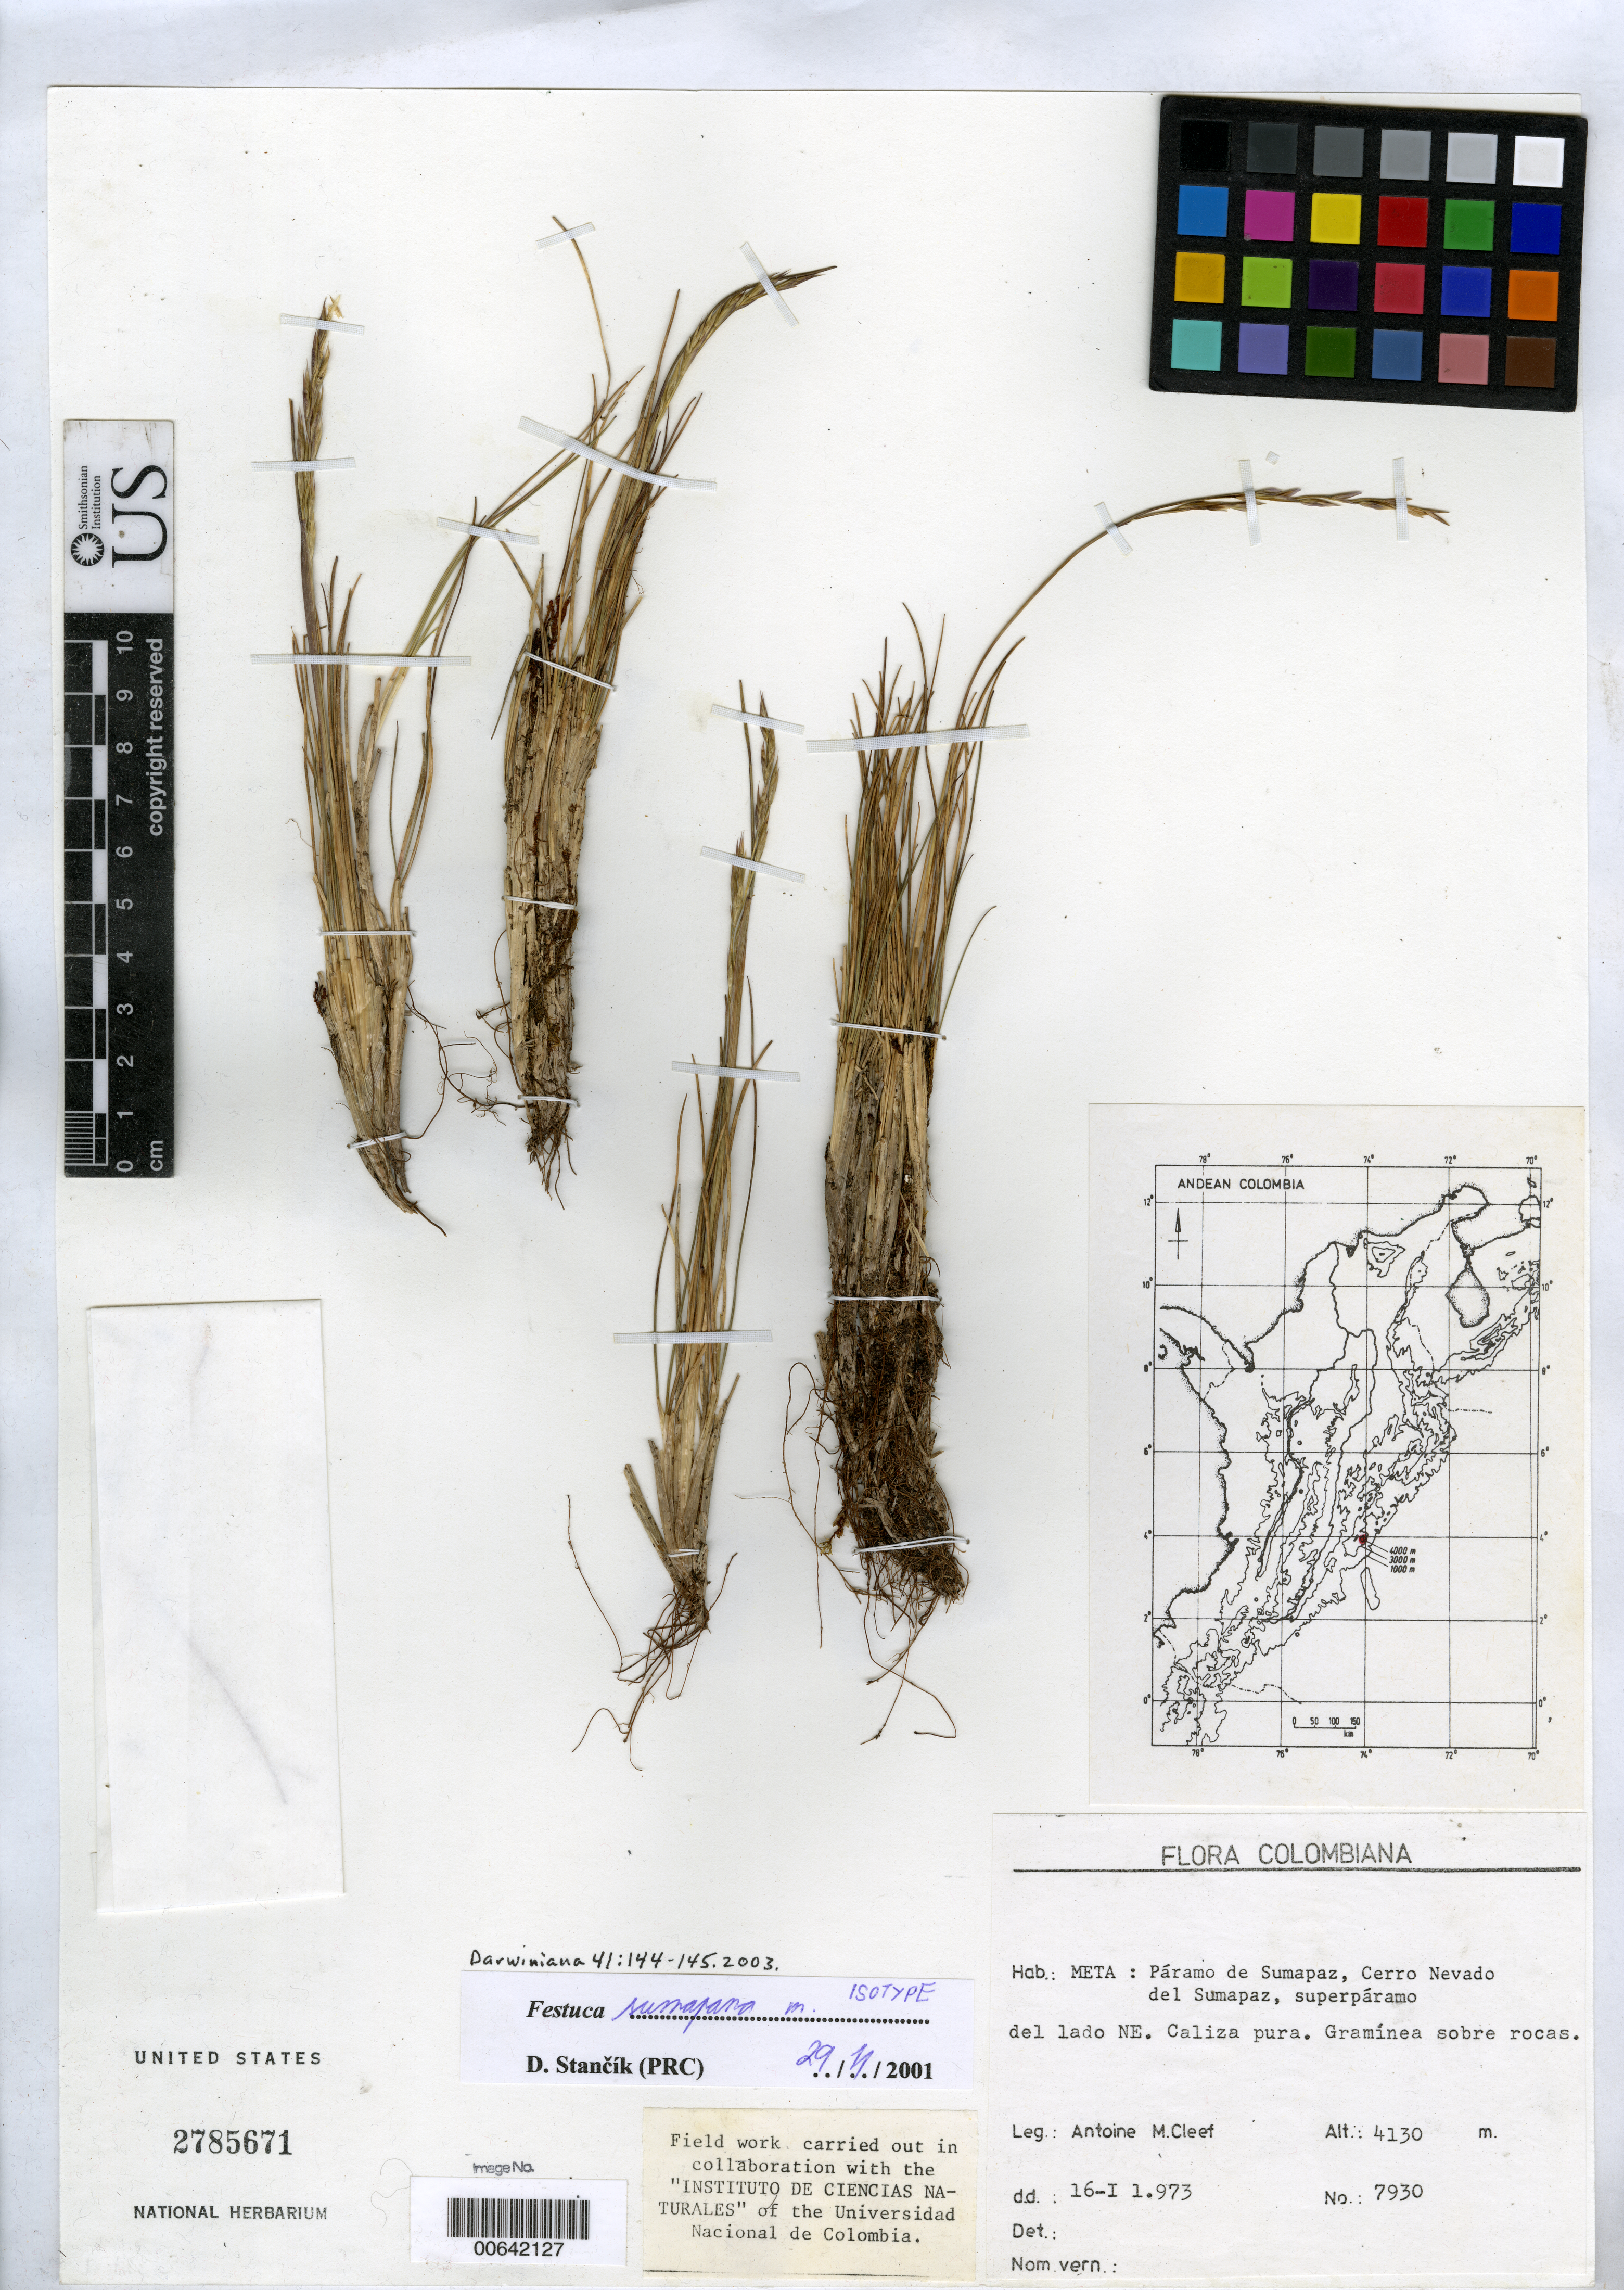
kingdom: Plantae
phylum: Tracheophyta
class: Liliopsida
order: Poales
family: Poaceae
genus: Festuca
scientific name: Festuca sumapana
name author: Stancik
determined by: Stancik, D.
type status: Isotype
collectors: A. M. Cleef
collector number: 7930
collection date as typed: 16 Jan 1973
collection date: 1973-01-16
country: Colombia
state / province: Meta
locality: Páramo de Sumapaz, Cerro Nevado del Sumapaz, superpáramo del lado NE.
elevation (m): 4130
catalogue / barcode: US 2785671